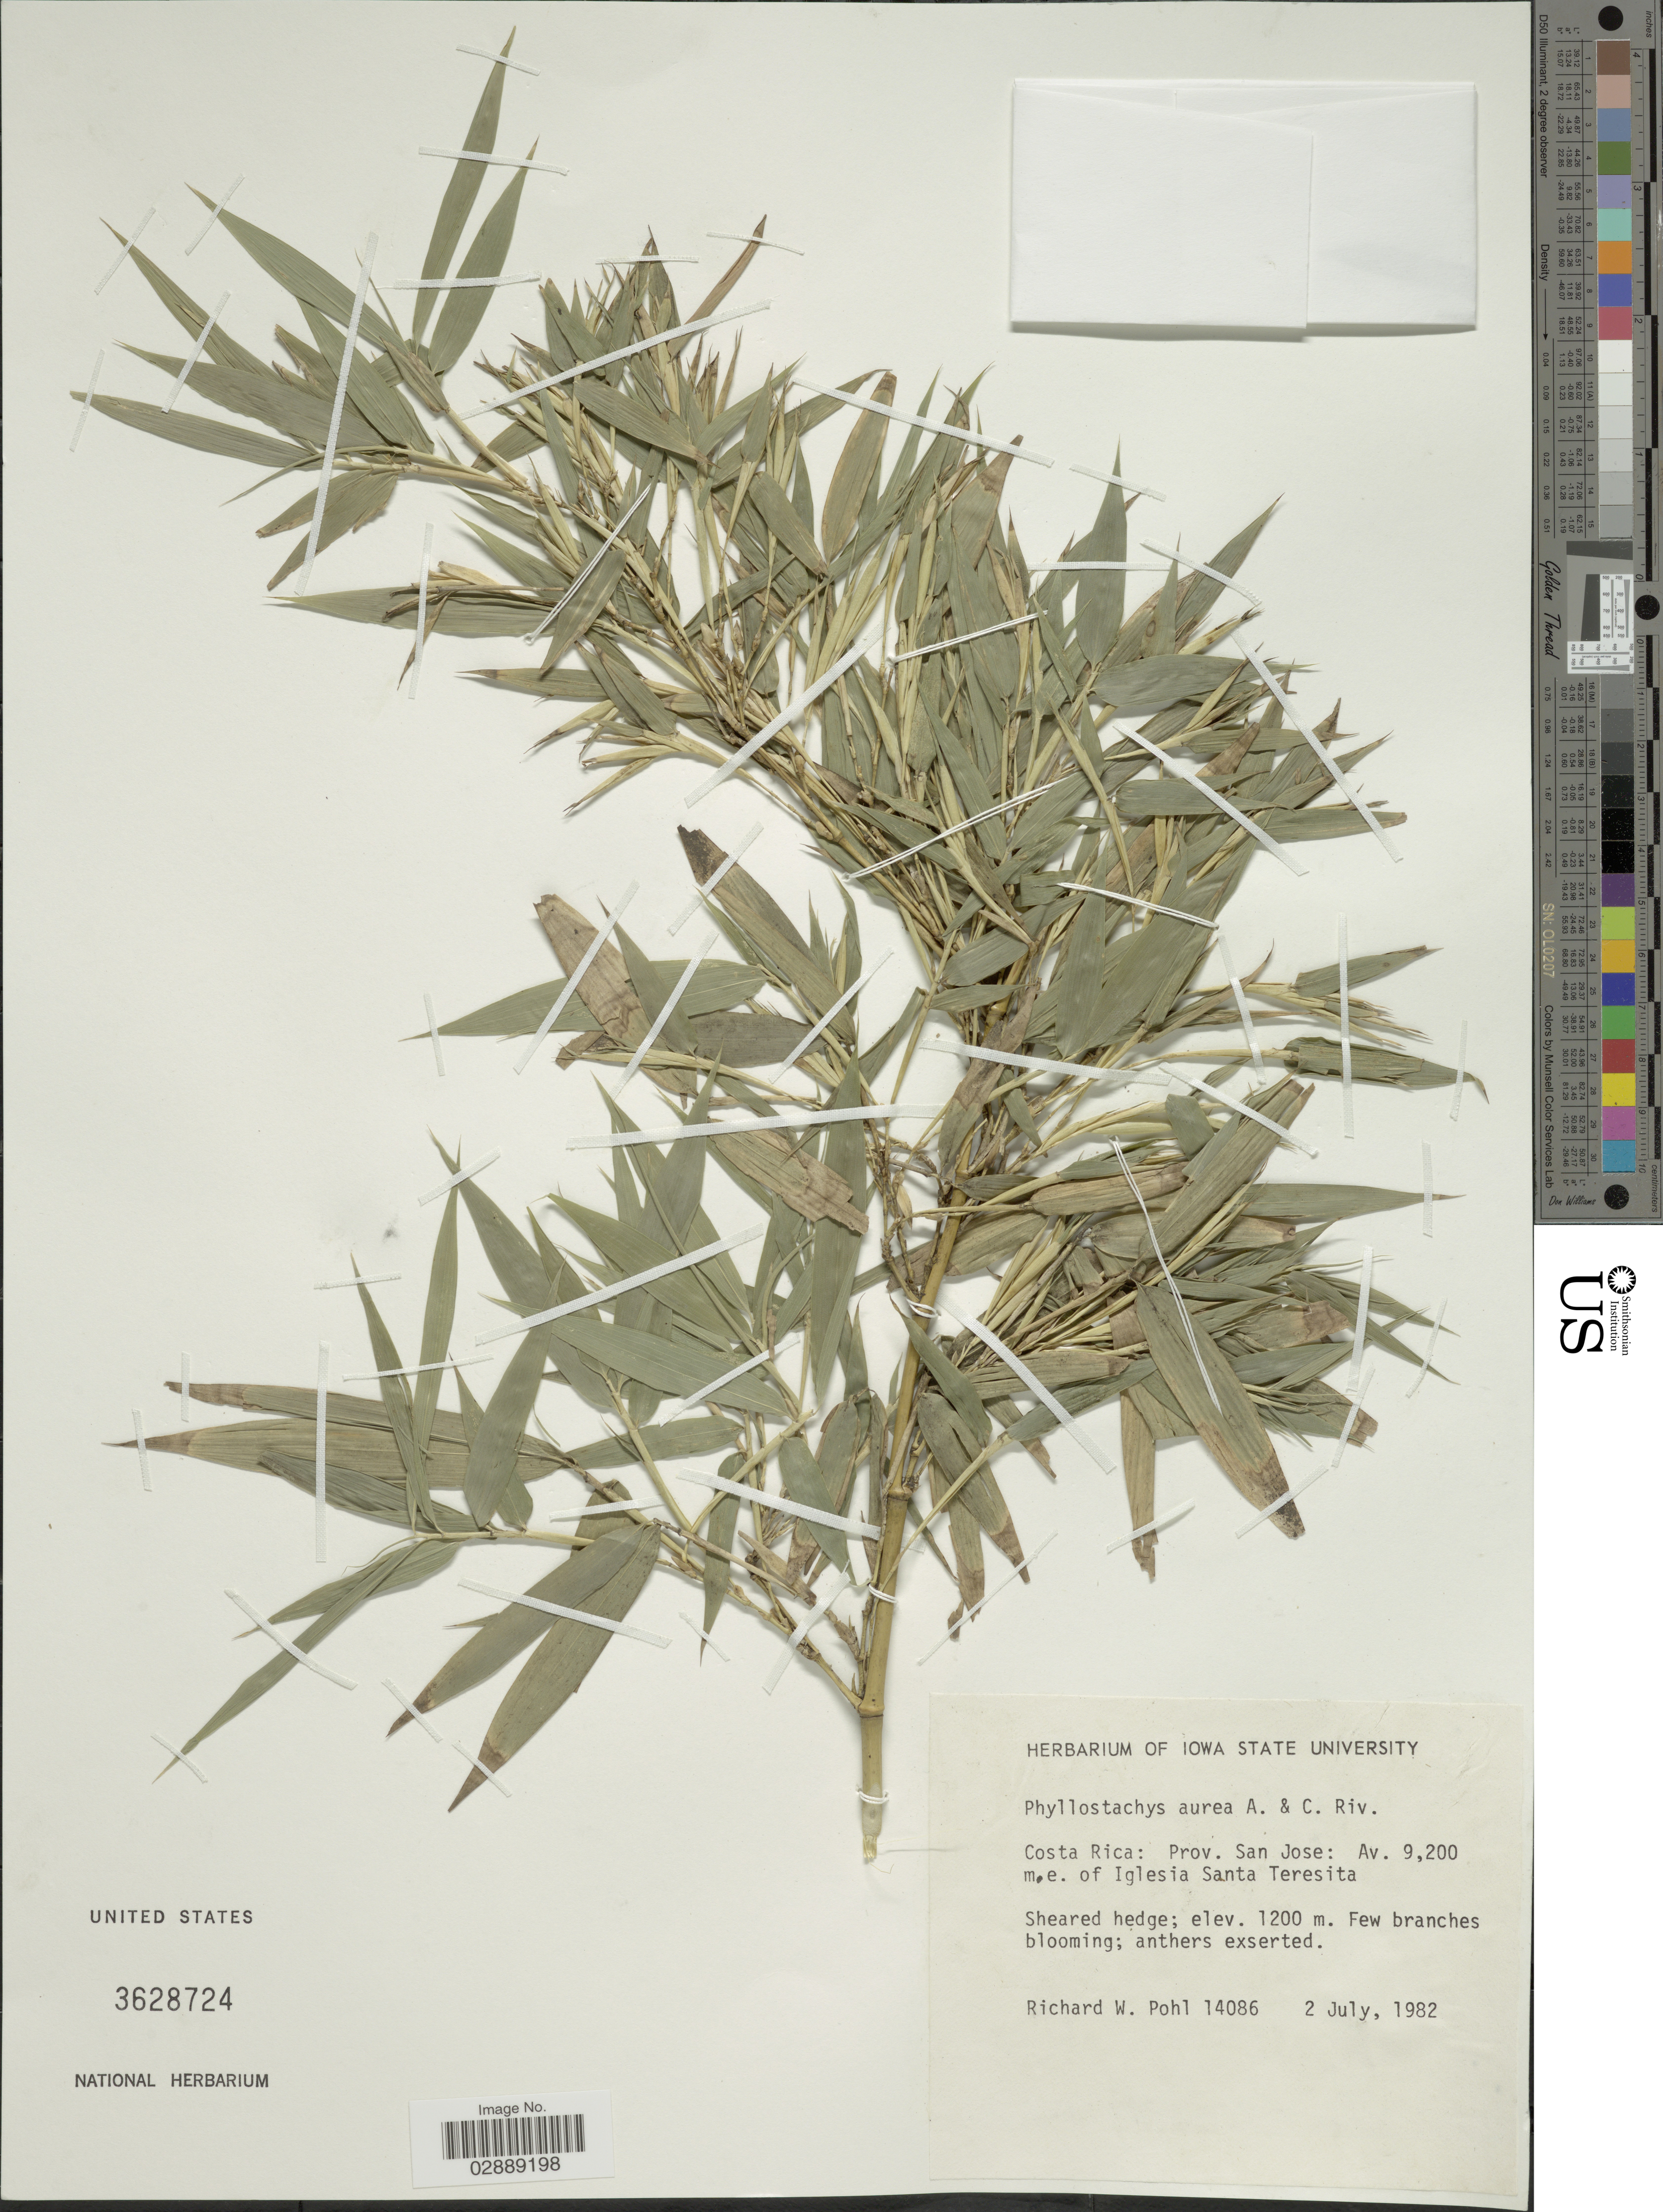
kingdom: Plantae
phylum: Tracheophyta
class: Liliopsida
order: Poales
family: Poaceae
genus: Phyllostachys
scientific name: Phyllostachys aurea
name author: Rivière & C. Rivière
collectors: R. W. Pohl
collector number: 14086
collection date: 1982-07-02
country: Costa Rica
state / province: San José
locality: Av. 9,200 m.e. of Iglesia Santa Teresita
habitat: Sheared hedge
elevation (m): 1200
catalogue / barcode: US 3628724